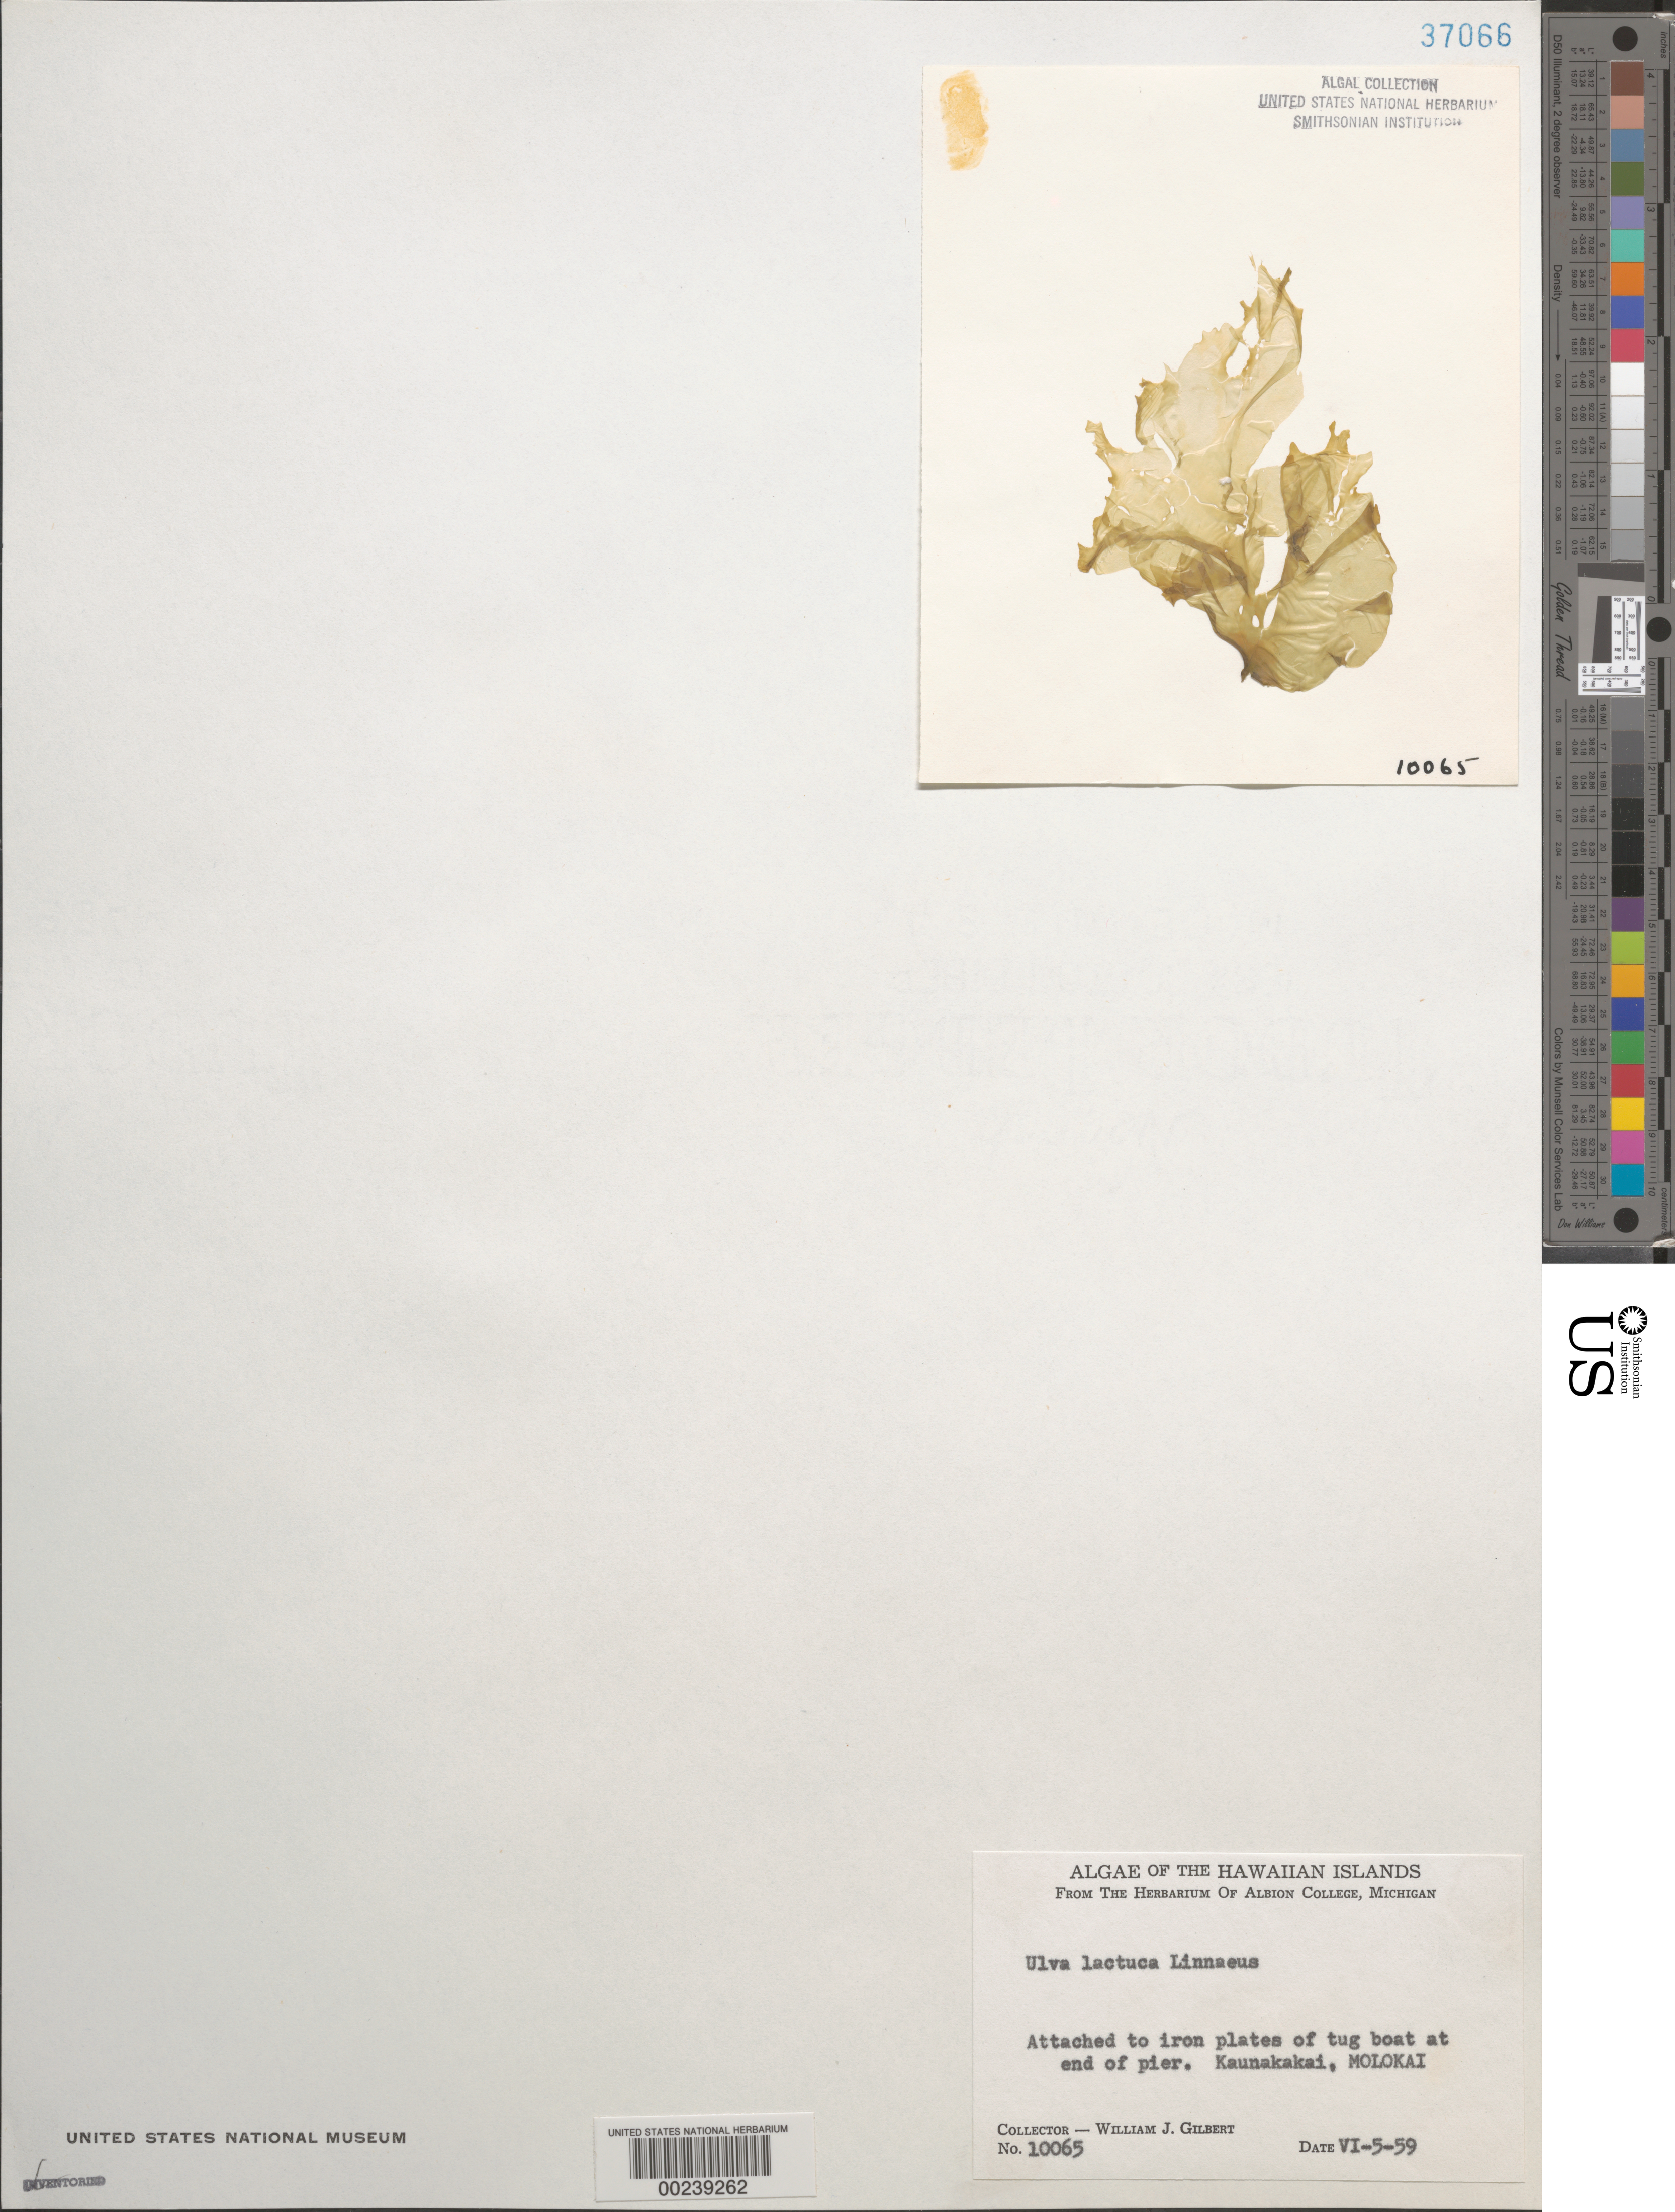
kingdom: Plantae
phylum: Chlorophyta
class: Ulvophyceae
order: Ulvales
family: Ulvaceae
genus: Ulva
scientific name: Ulva lactuca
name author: L.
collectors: W. J. Gilbert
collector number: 10065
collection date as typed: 05 Jun 1959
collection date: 1959-06-05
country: United States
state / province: Hawaii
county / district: Maui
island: Moloka'i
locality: Kaunakakai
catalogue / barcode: US 37066